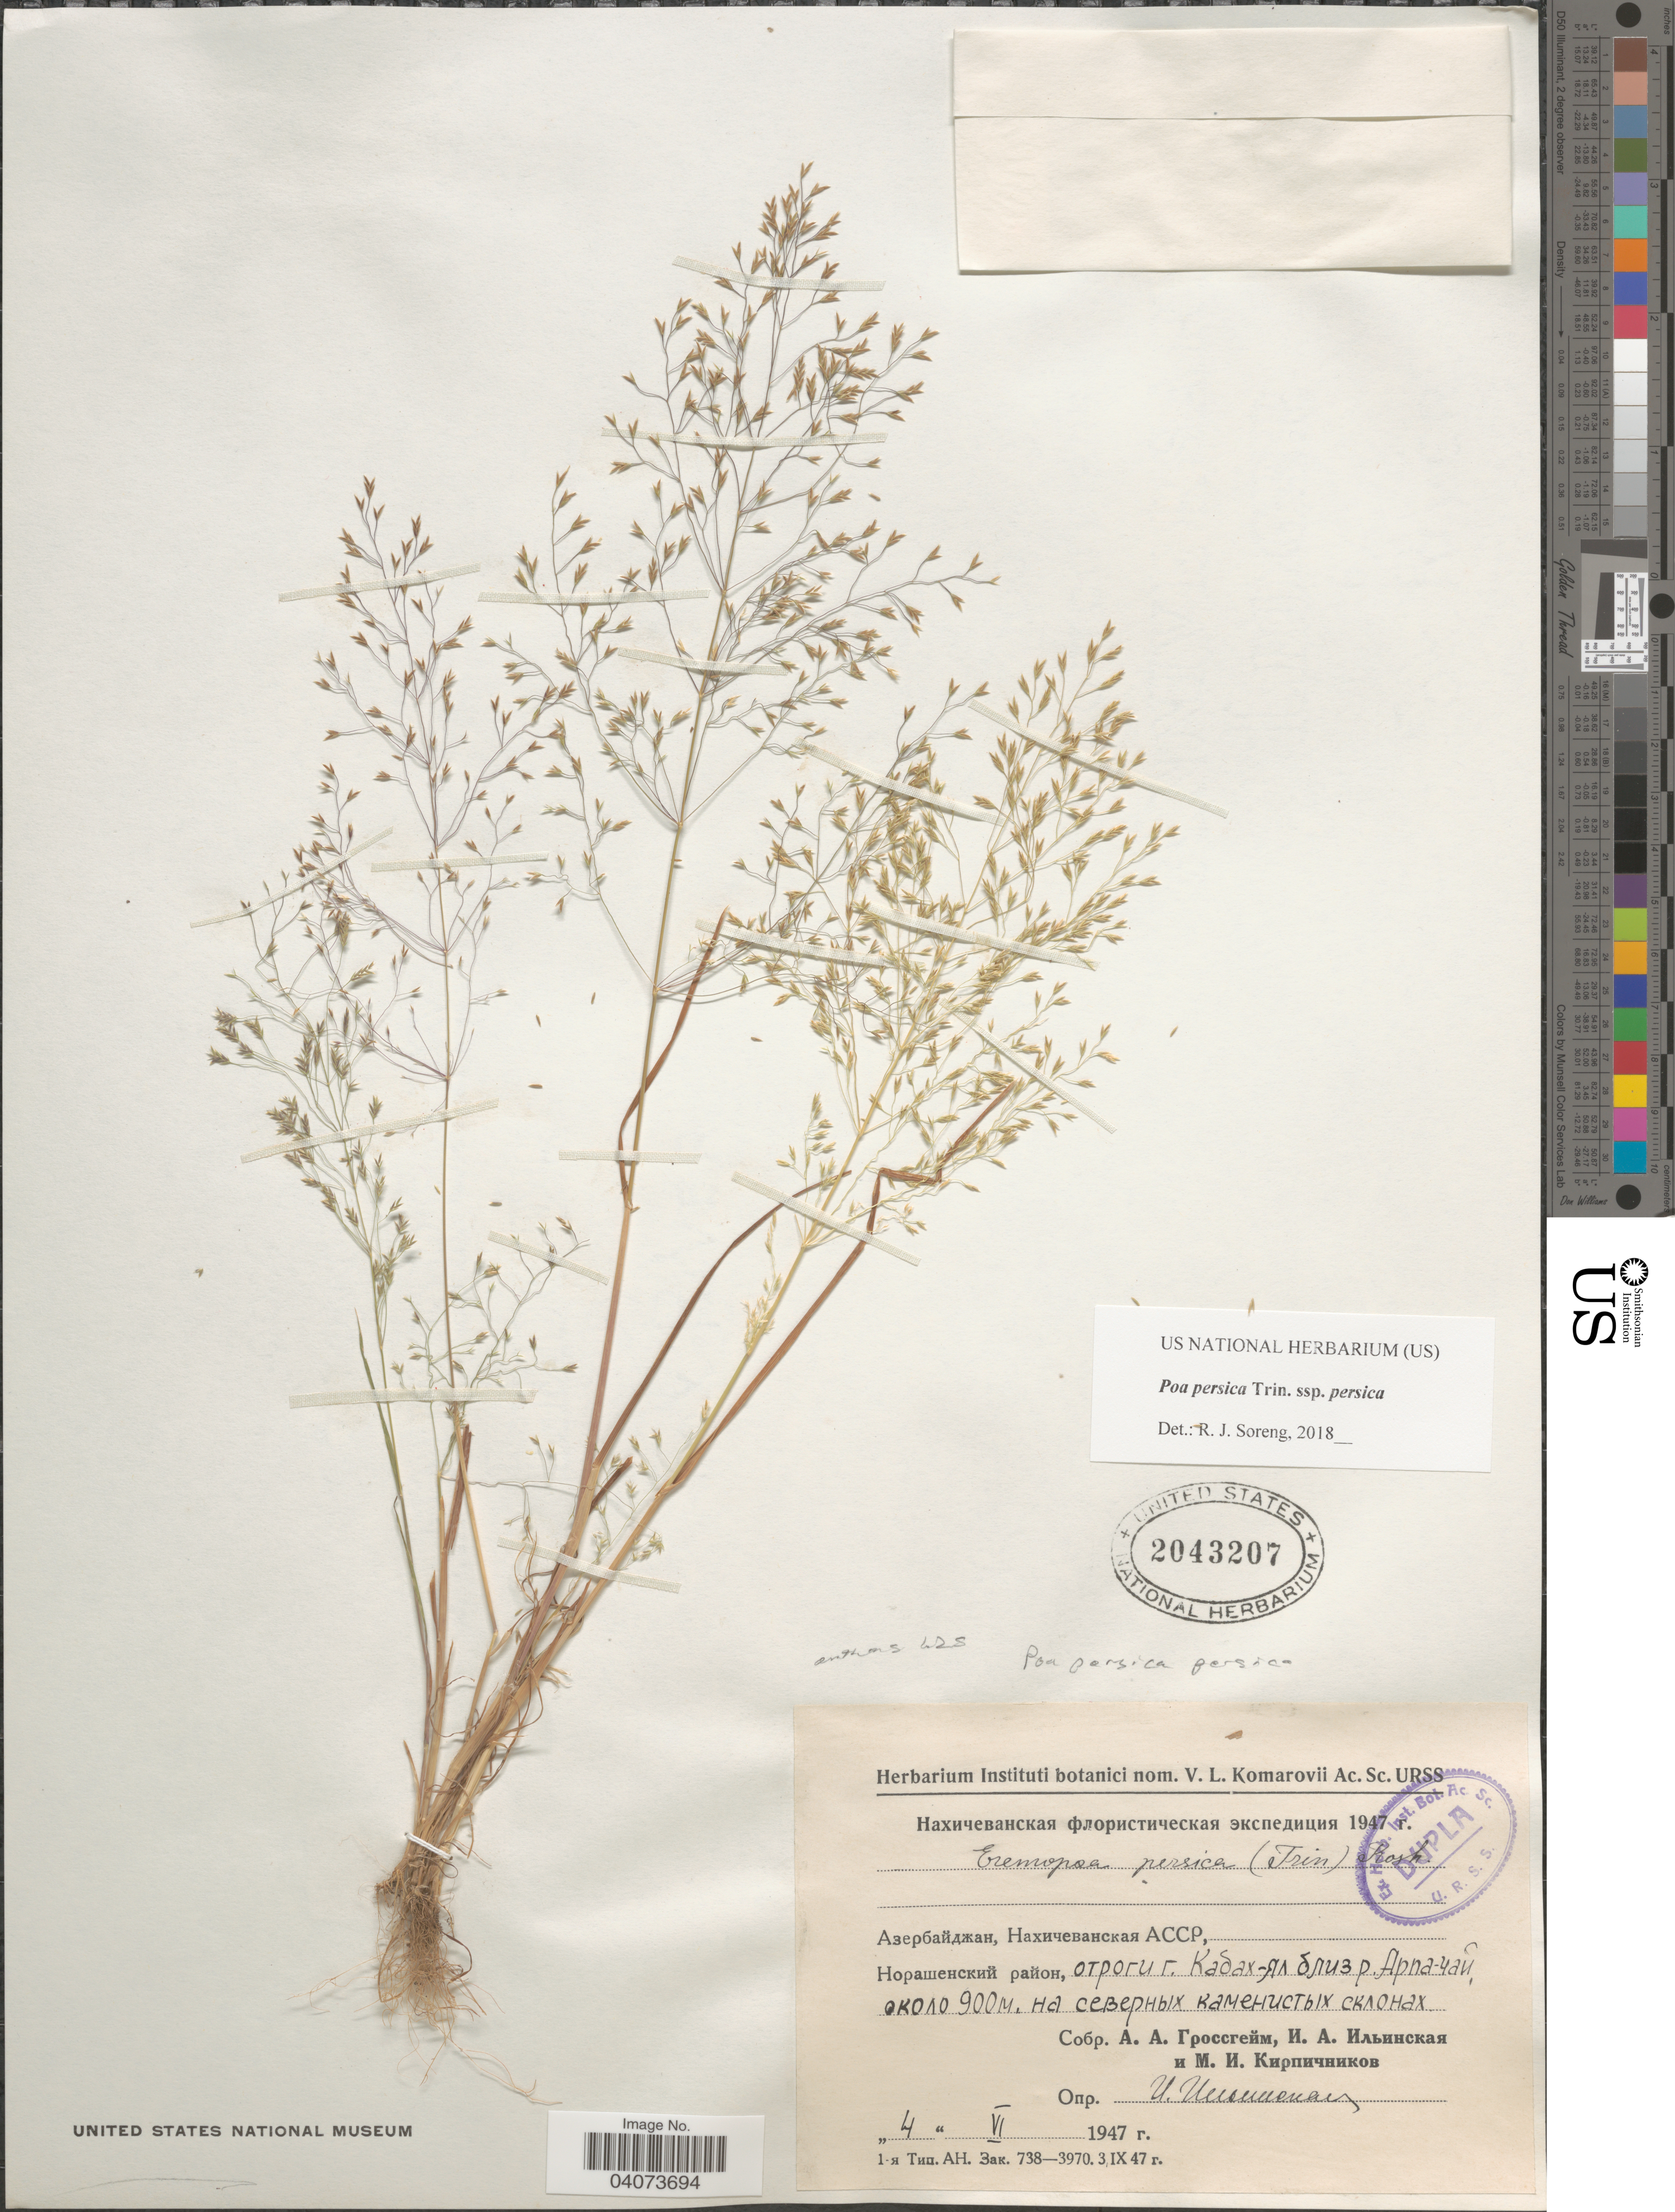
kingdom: Plantae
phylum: Tracheophyta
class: Liliopsida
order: Poales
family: Poaceae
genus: Poa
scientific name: Poa persica subsp. persica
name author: Trin.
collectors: A. Grossheim, I. Ilinskaya & X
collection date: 1947-06-04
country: Azerbaijan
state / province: Nakhchivan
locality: District Norashenskiy (now Sharur ), Mt. Kabakh-Yal near river Arpa- Chay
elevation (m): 900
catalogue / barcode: US 2043207